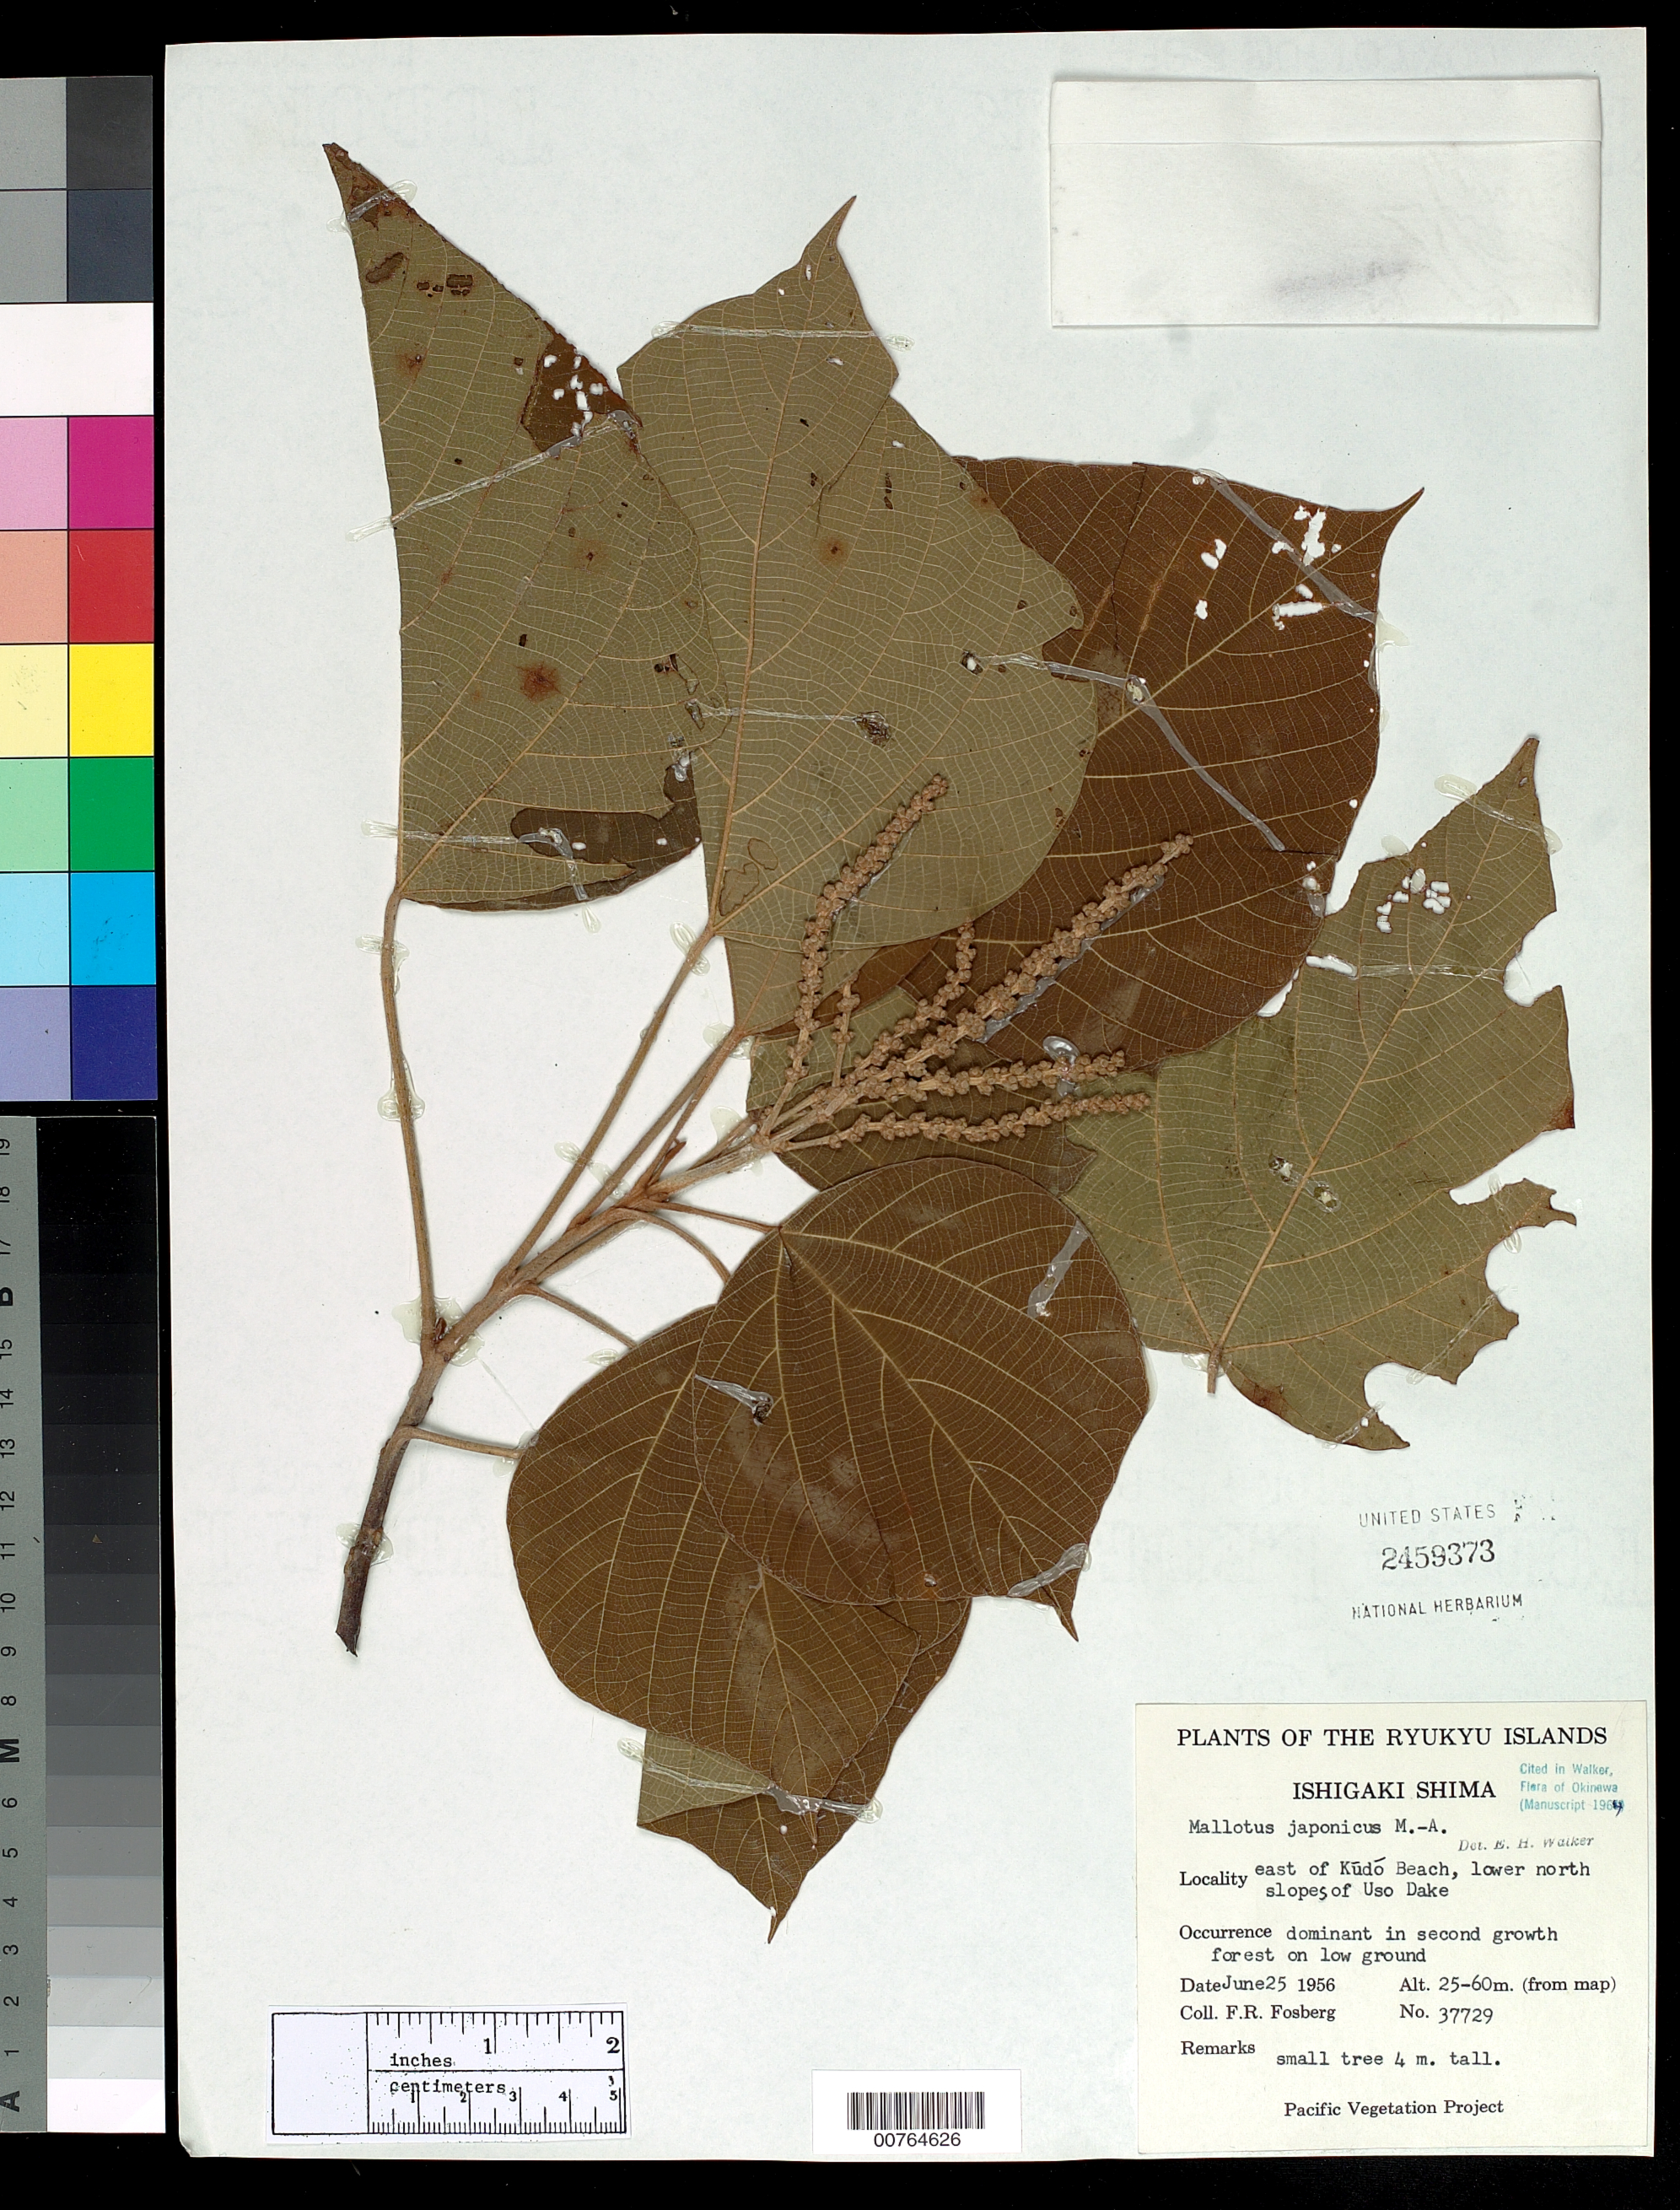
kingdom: Plantae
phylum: Tracheophyta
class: Magnoliopsida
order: Malpighiales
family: Euphorbiaceae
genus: Mallotus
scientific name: Mallotus japonicus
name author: (Spreng.) Müll. Arg.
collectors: F. R. Fosberg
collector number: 37729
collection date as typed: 25 Jun 1956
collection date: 1956-06-25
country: Japan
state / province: Okinawa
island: Ishigaki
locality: E of Kudo Beach, N slopes of Uso Dake.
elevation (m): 25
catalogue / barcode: US 2459373